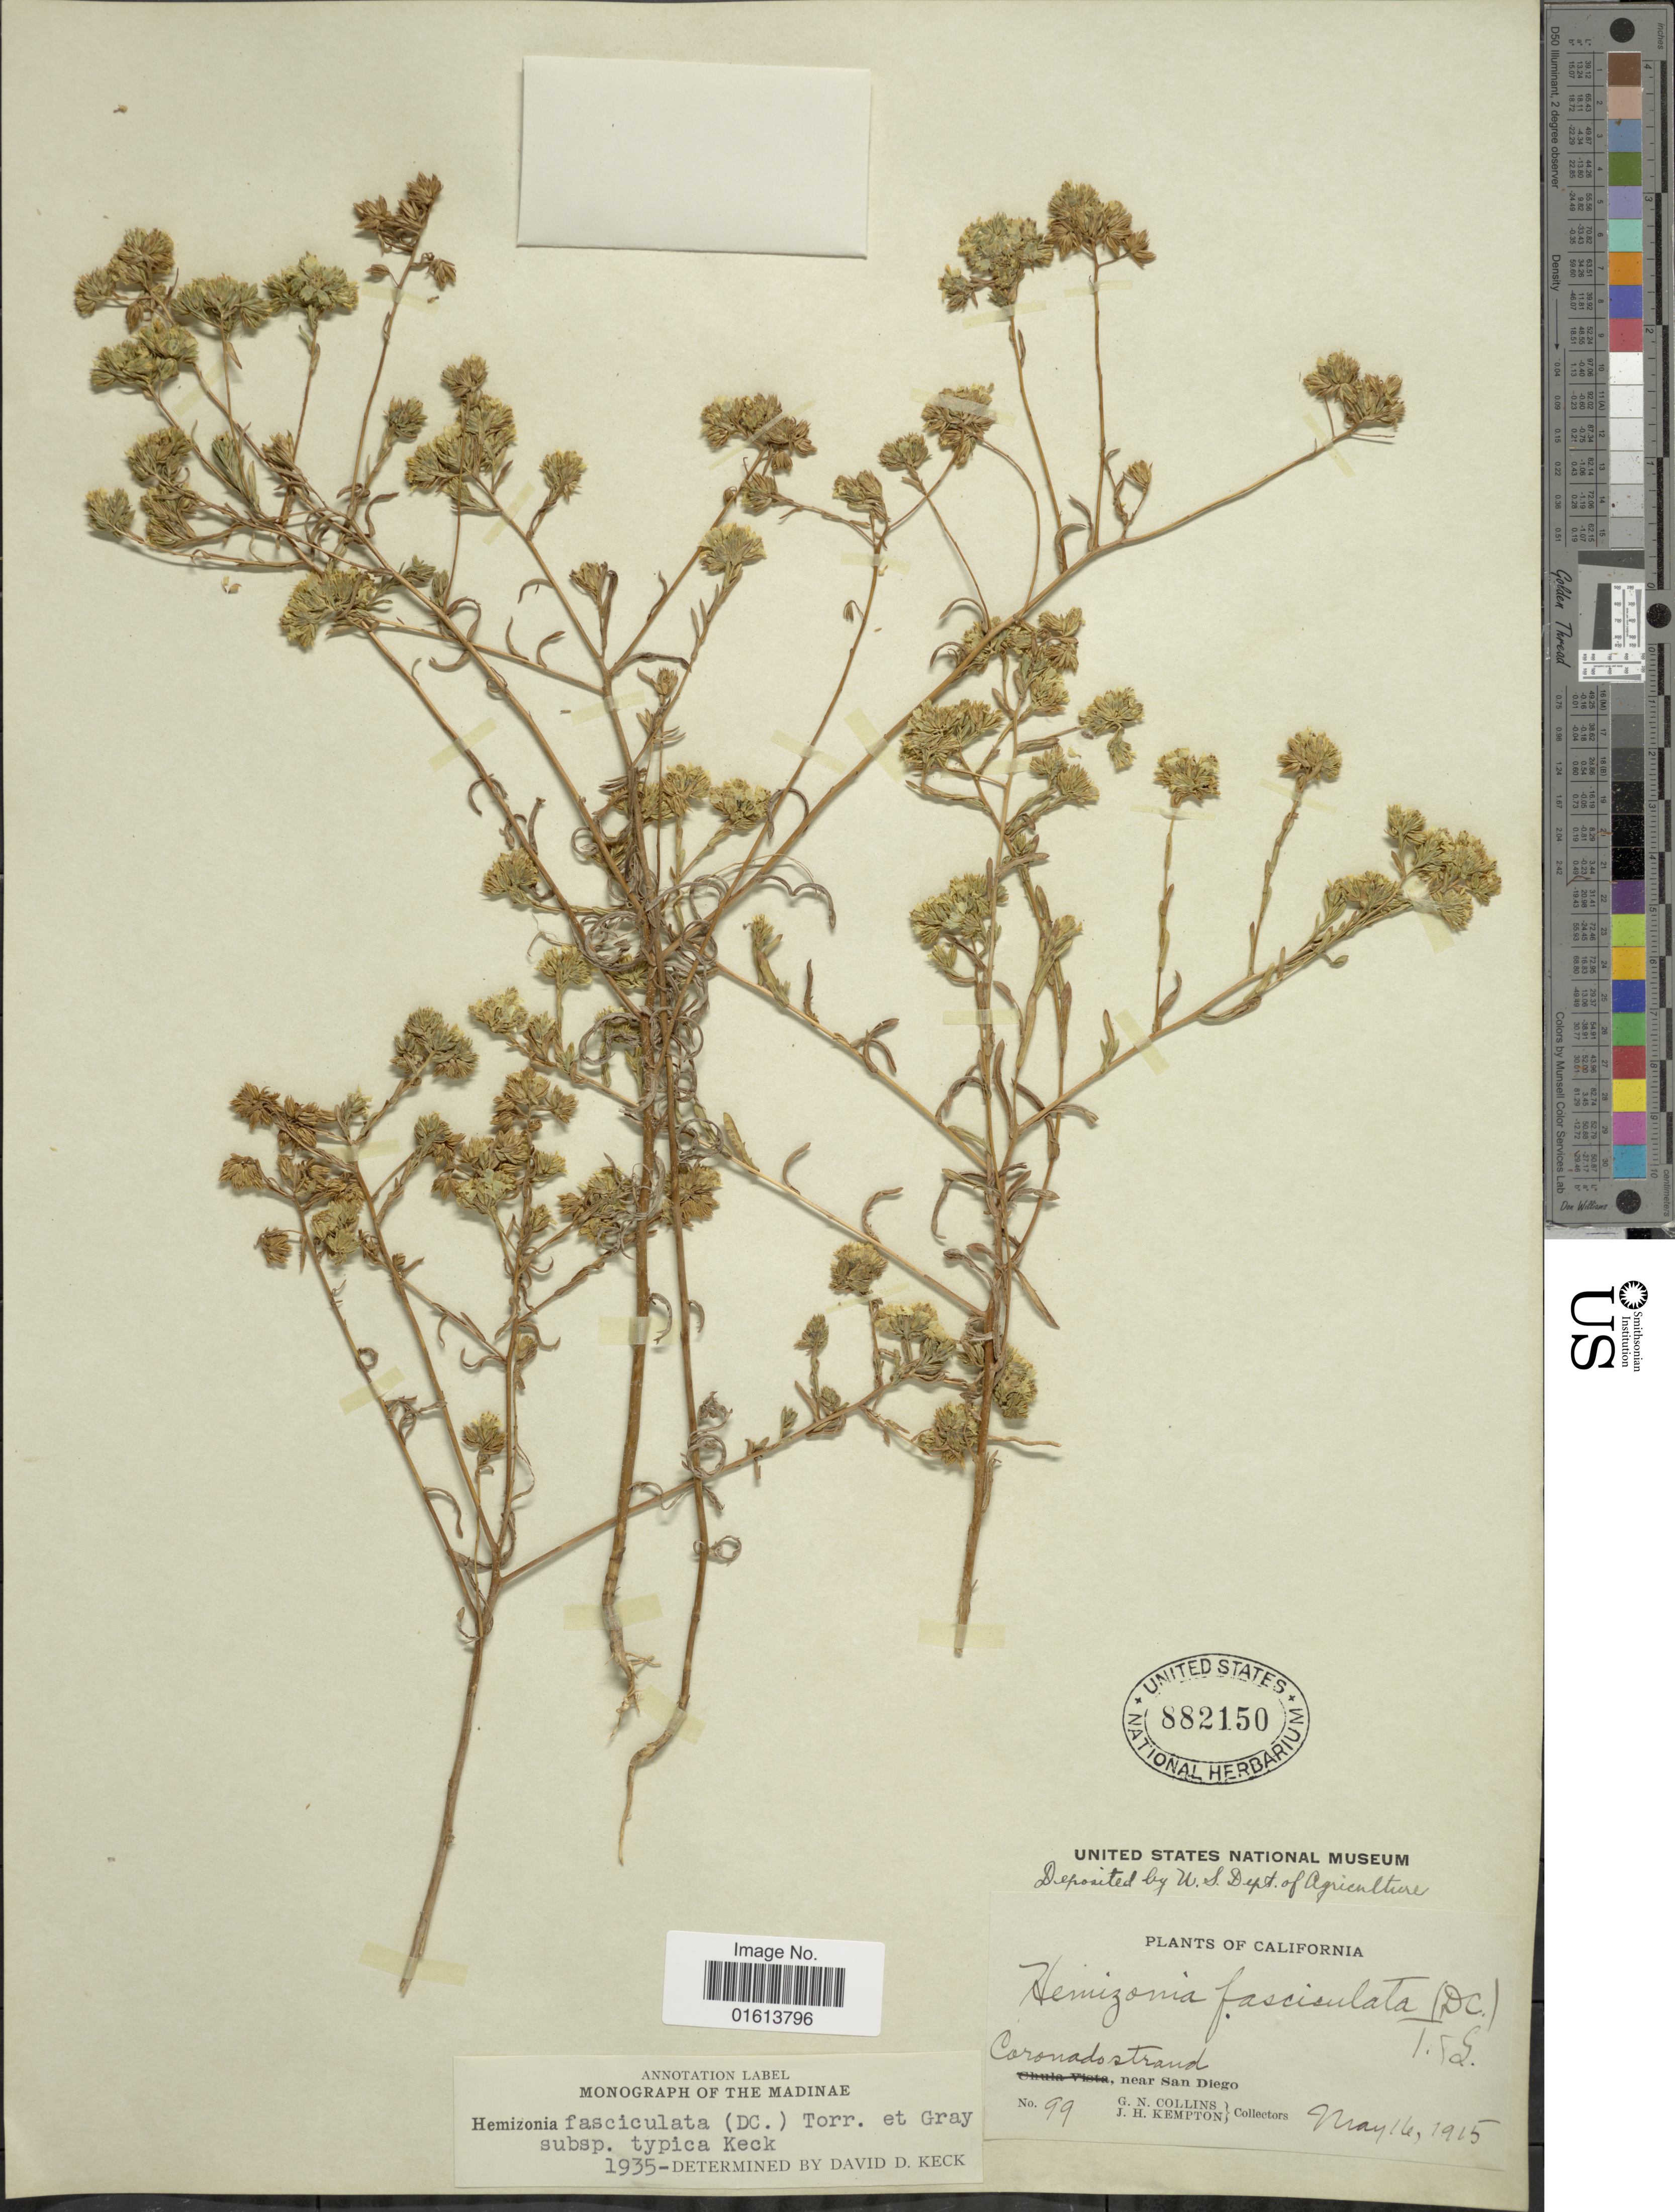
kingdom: Plantae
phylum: Tracheophyta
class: Magnoliopsida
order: Asterales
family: Asteraceae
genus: Deinandra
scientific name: Deinandra fasciculata subsp. fasciculata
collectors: G. Collins & J. H. Kempton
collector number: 99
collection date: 1915-05-16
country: United States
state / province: California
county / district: San Diego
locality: California. Coronadsstrand, near San Diego.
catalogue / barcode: US 882150